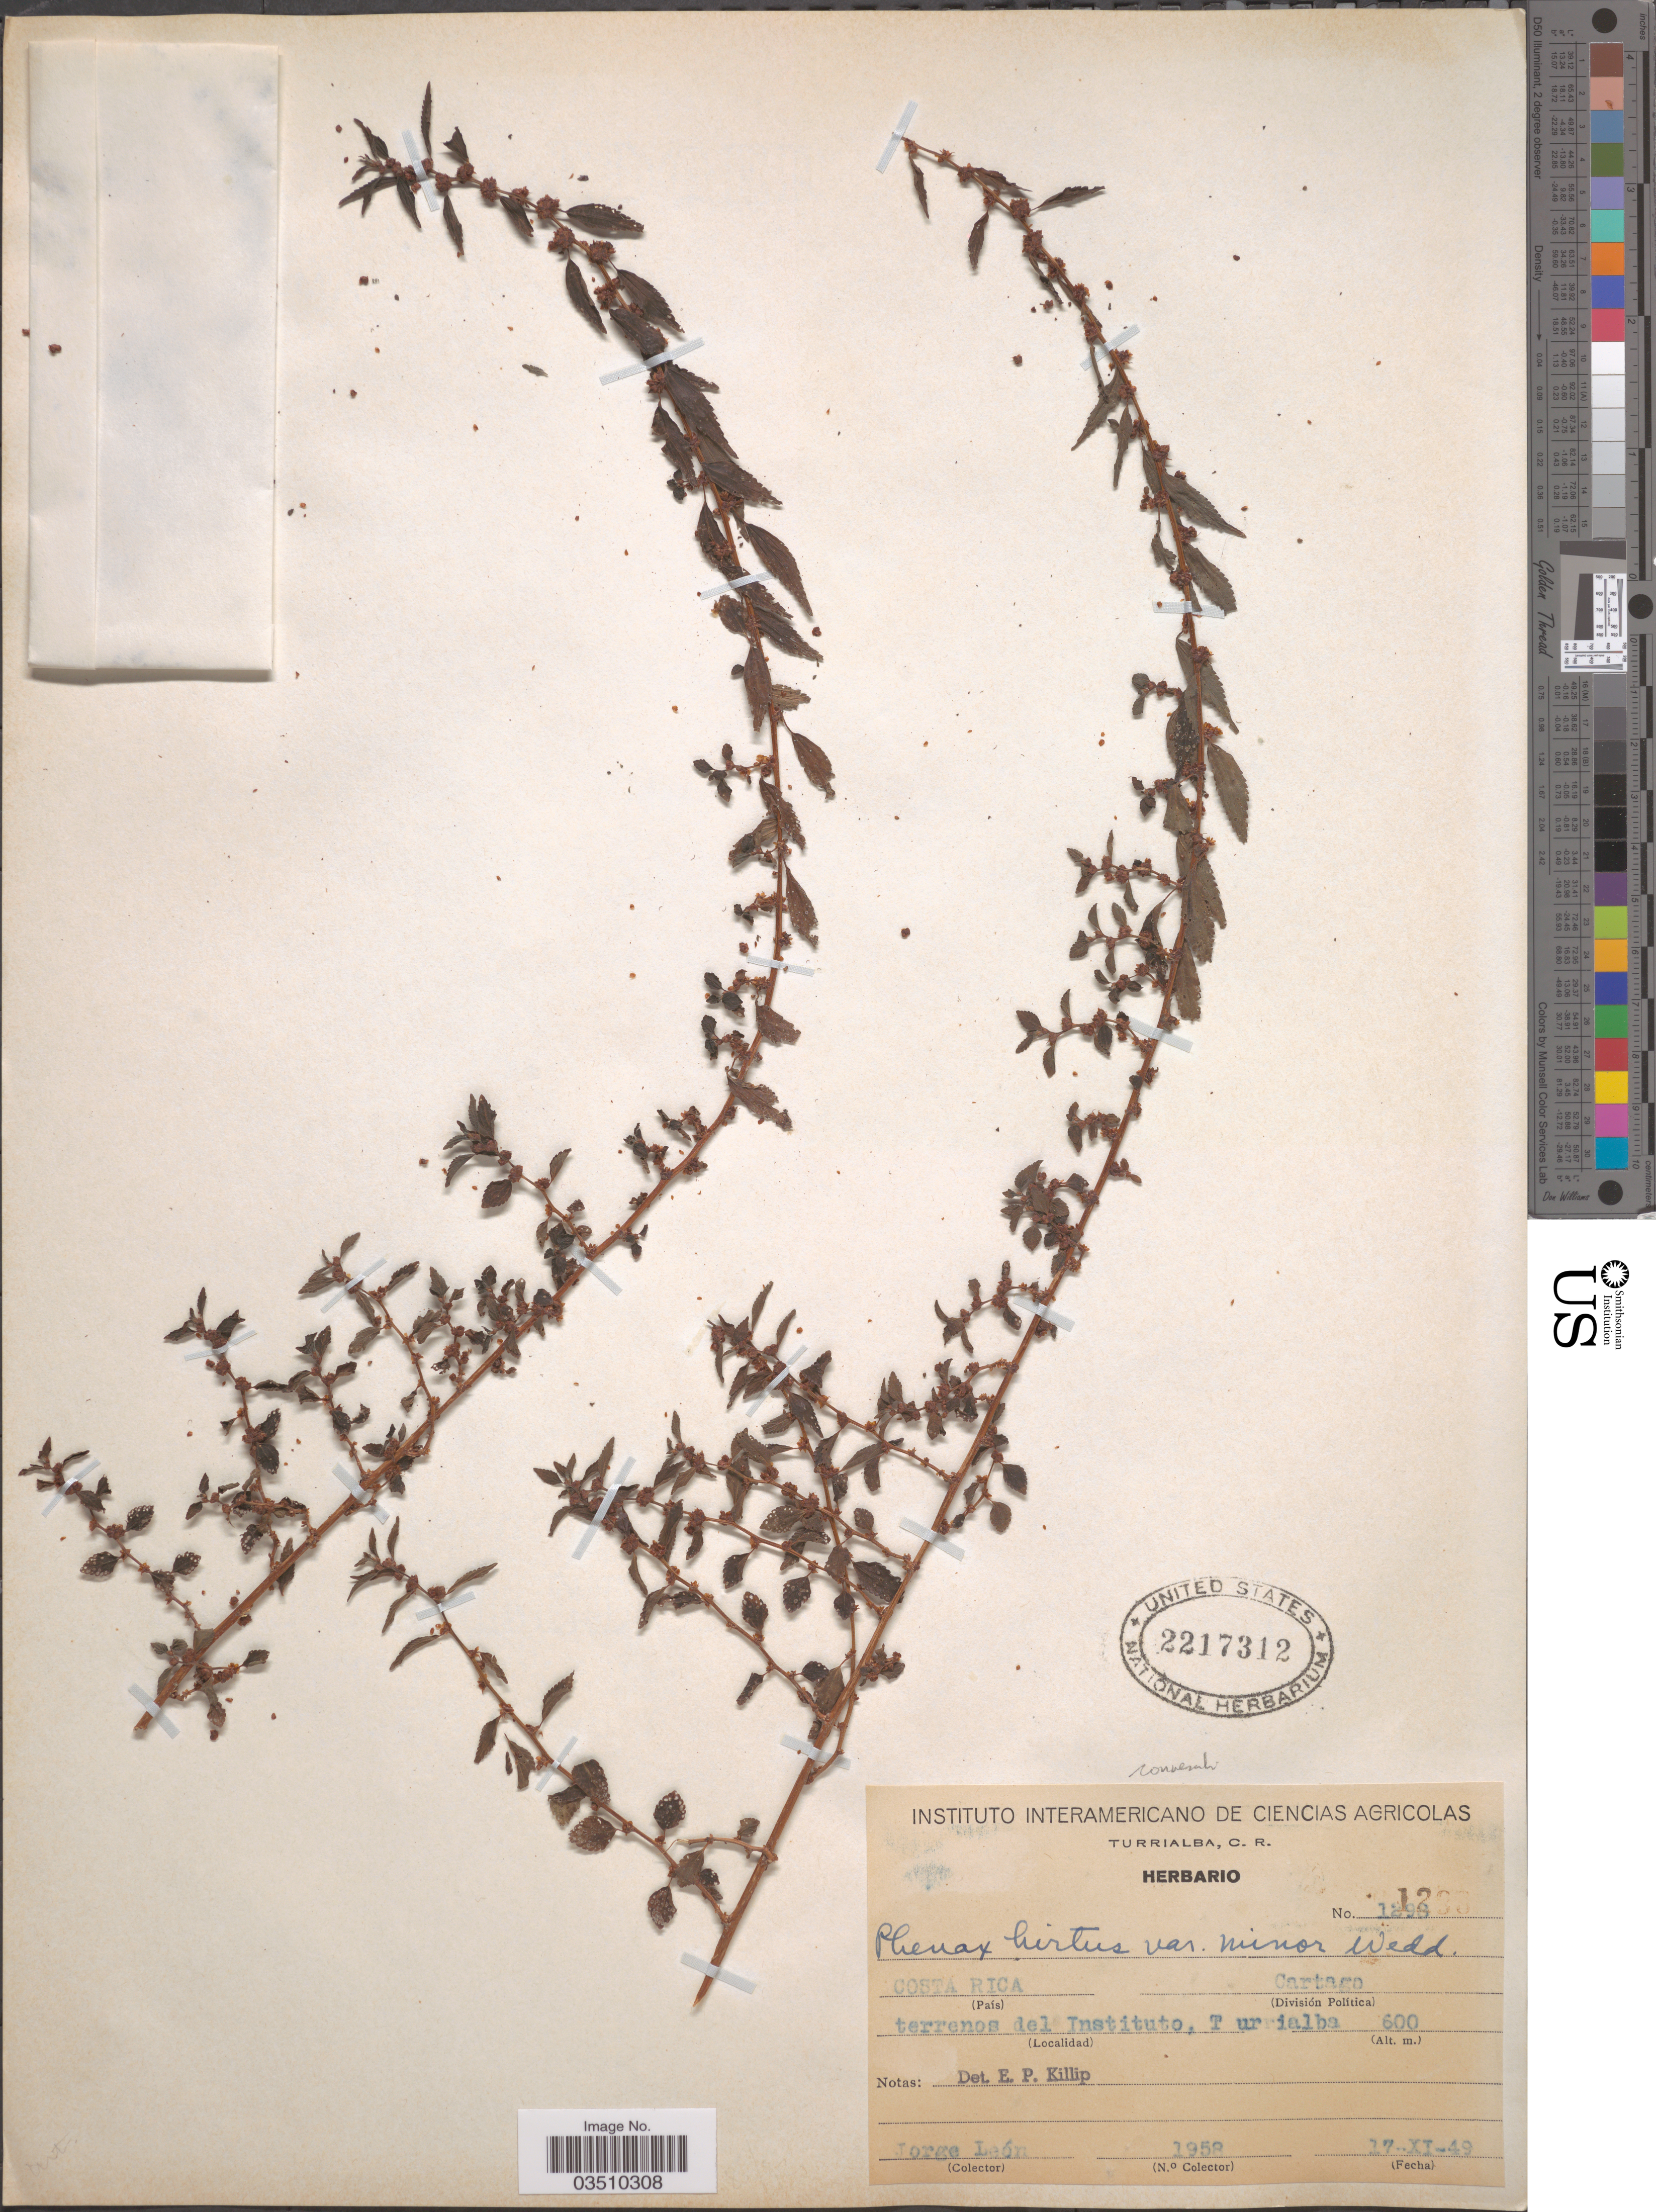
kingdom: Plantae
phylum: Tracheophyta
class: Magnoliopsida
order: Rosales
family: Urticaceae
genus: Phenax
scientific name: Phenax hirtus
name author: (Sw.) Wedd.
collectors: J. León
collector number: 1958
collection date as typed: Transcribed d/m/y: 17/11/49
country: Costa Rica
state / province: Cartago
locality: Cartago (División Política). Terrenos del Instituto, Turrialba.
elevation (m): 600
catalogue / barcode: US 2217312